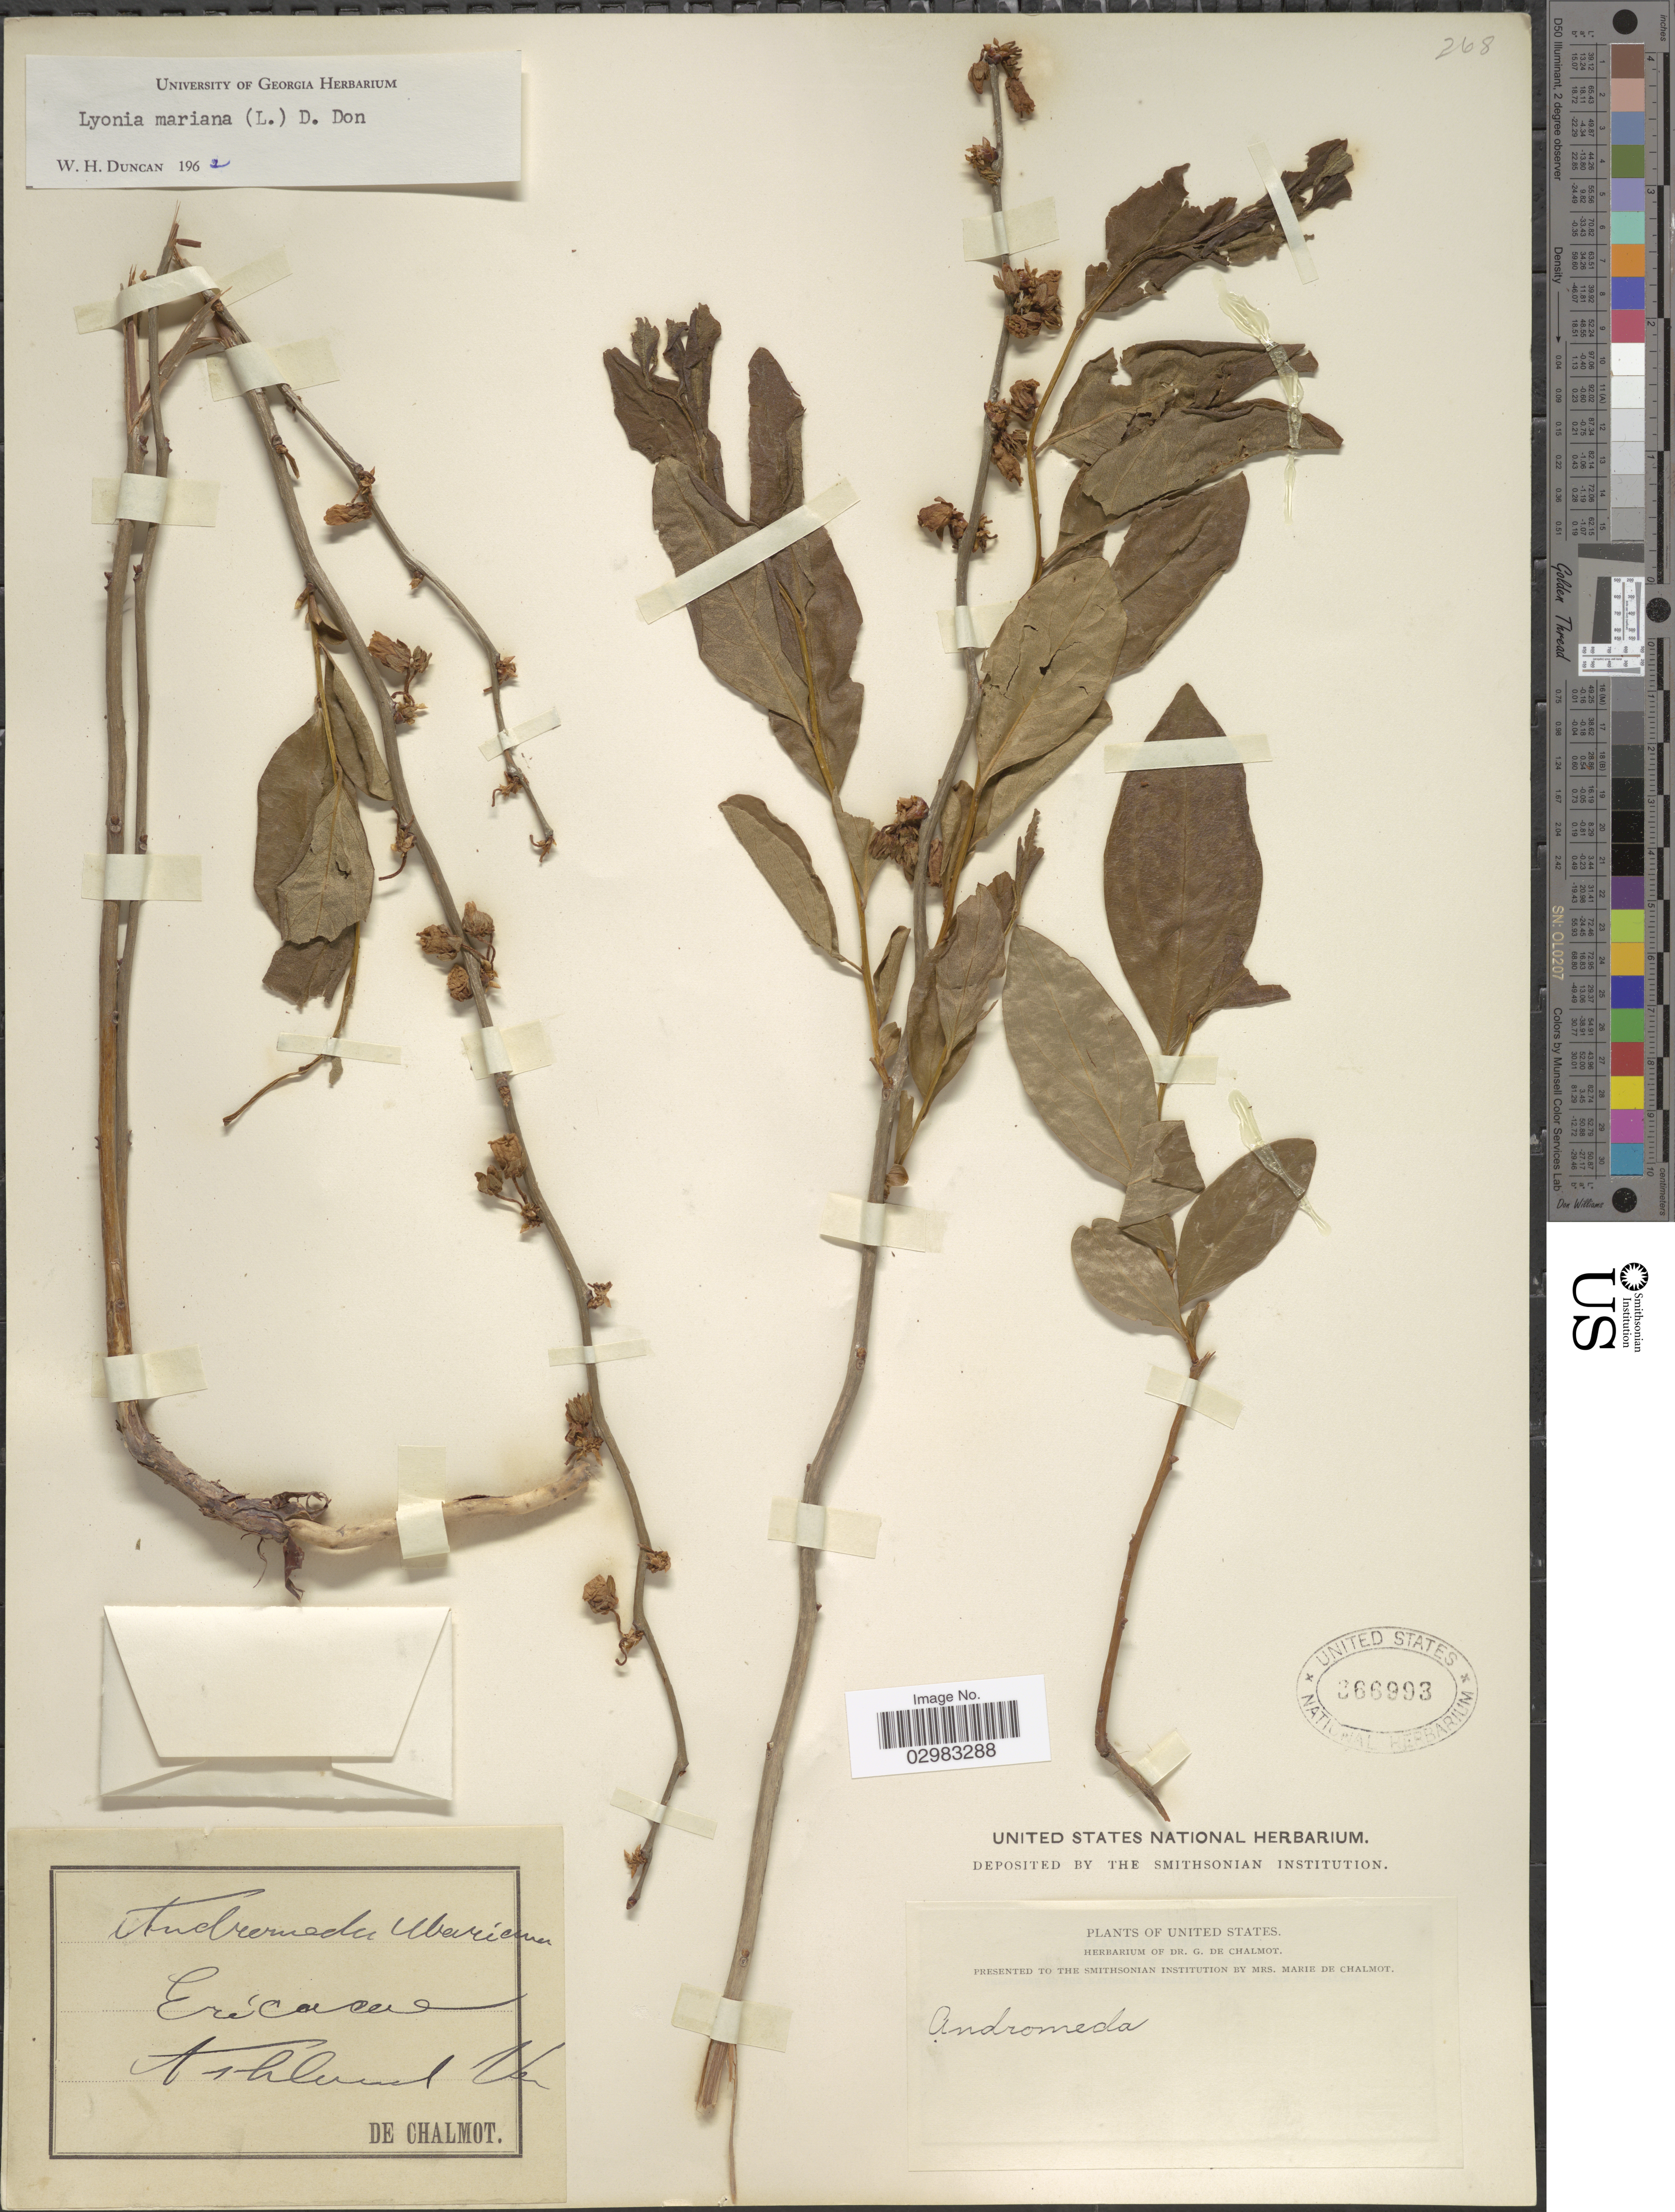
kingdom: Plantae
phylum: Tracheophyta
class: Magnoliopsida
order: Ericales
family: Ericaceae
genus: Lyonia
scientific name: Lyonia mariana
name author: (L.) D. Don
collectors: G. de Chalmot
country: United States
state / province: Virginia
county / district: Hanover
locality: Ashland.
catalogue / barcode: US 366993